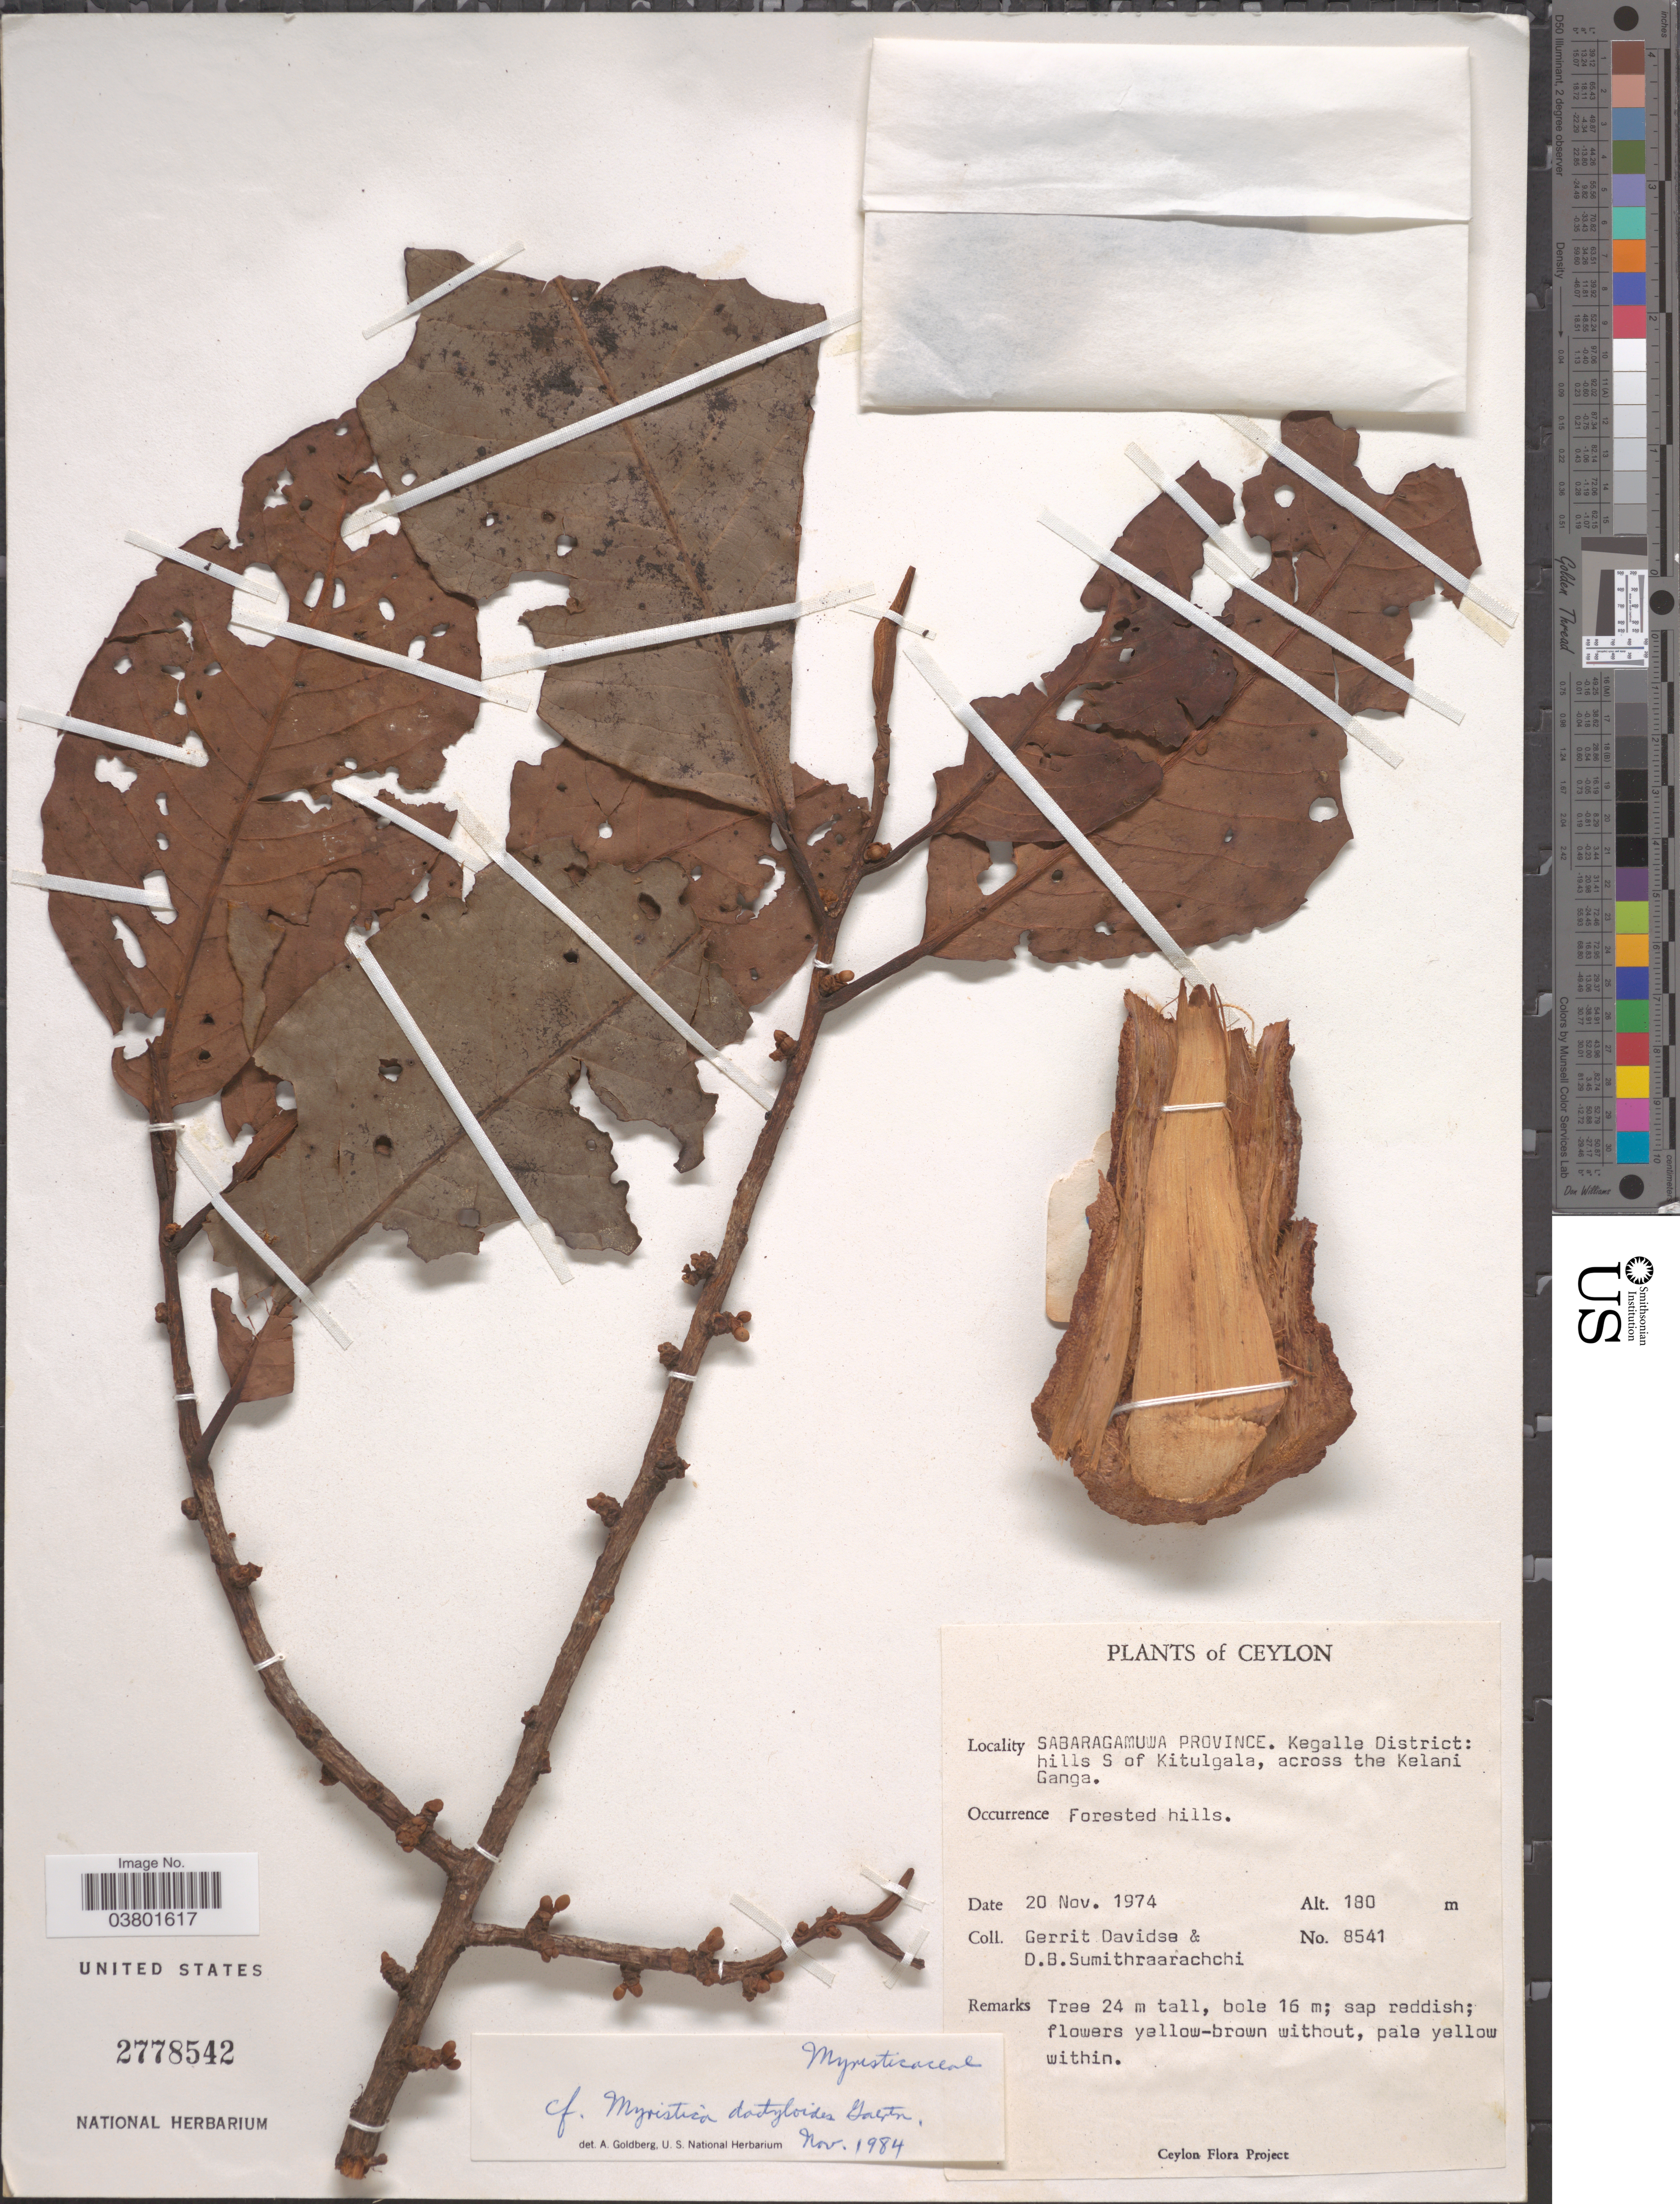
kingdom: Plantae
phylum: Tracheophyta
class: Magnoliopsida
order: Magnoliales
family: Myristicaceae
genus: Myristica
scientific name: Myristica dactyloides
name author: Wall.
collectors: G. Davidse & D. B. Sumithraarachchi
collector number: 8541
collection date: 1974-11-20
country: Sri Lanka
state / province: Sabaragamuwa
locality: Ceylon. Kegalle District: hills S of Kitulgala, across the Kelani Ganga.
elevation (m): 180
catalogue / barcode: US 2778542